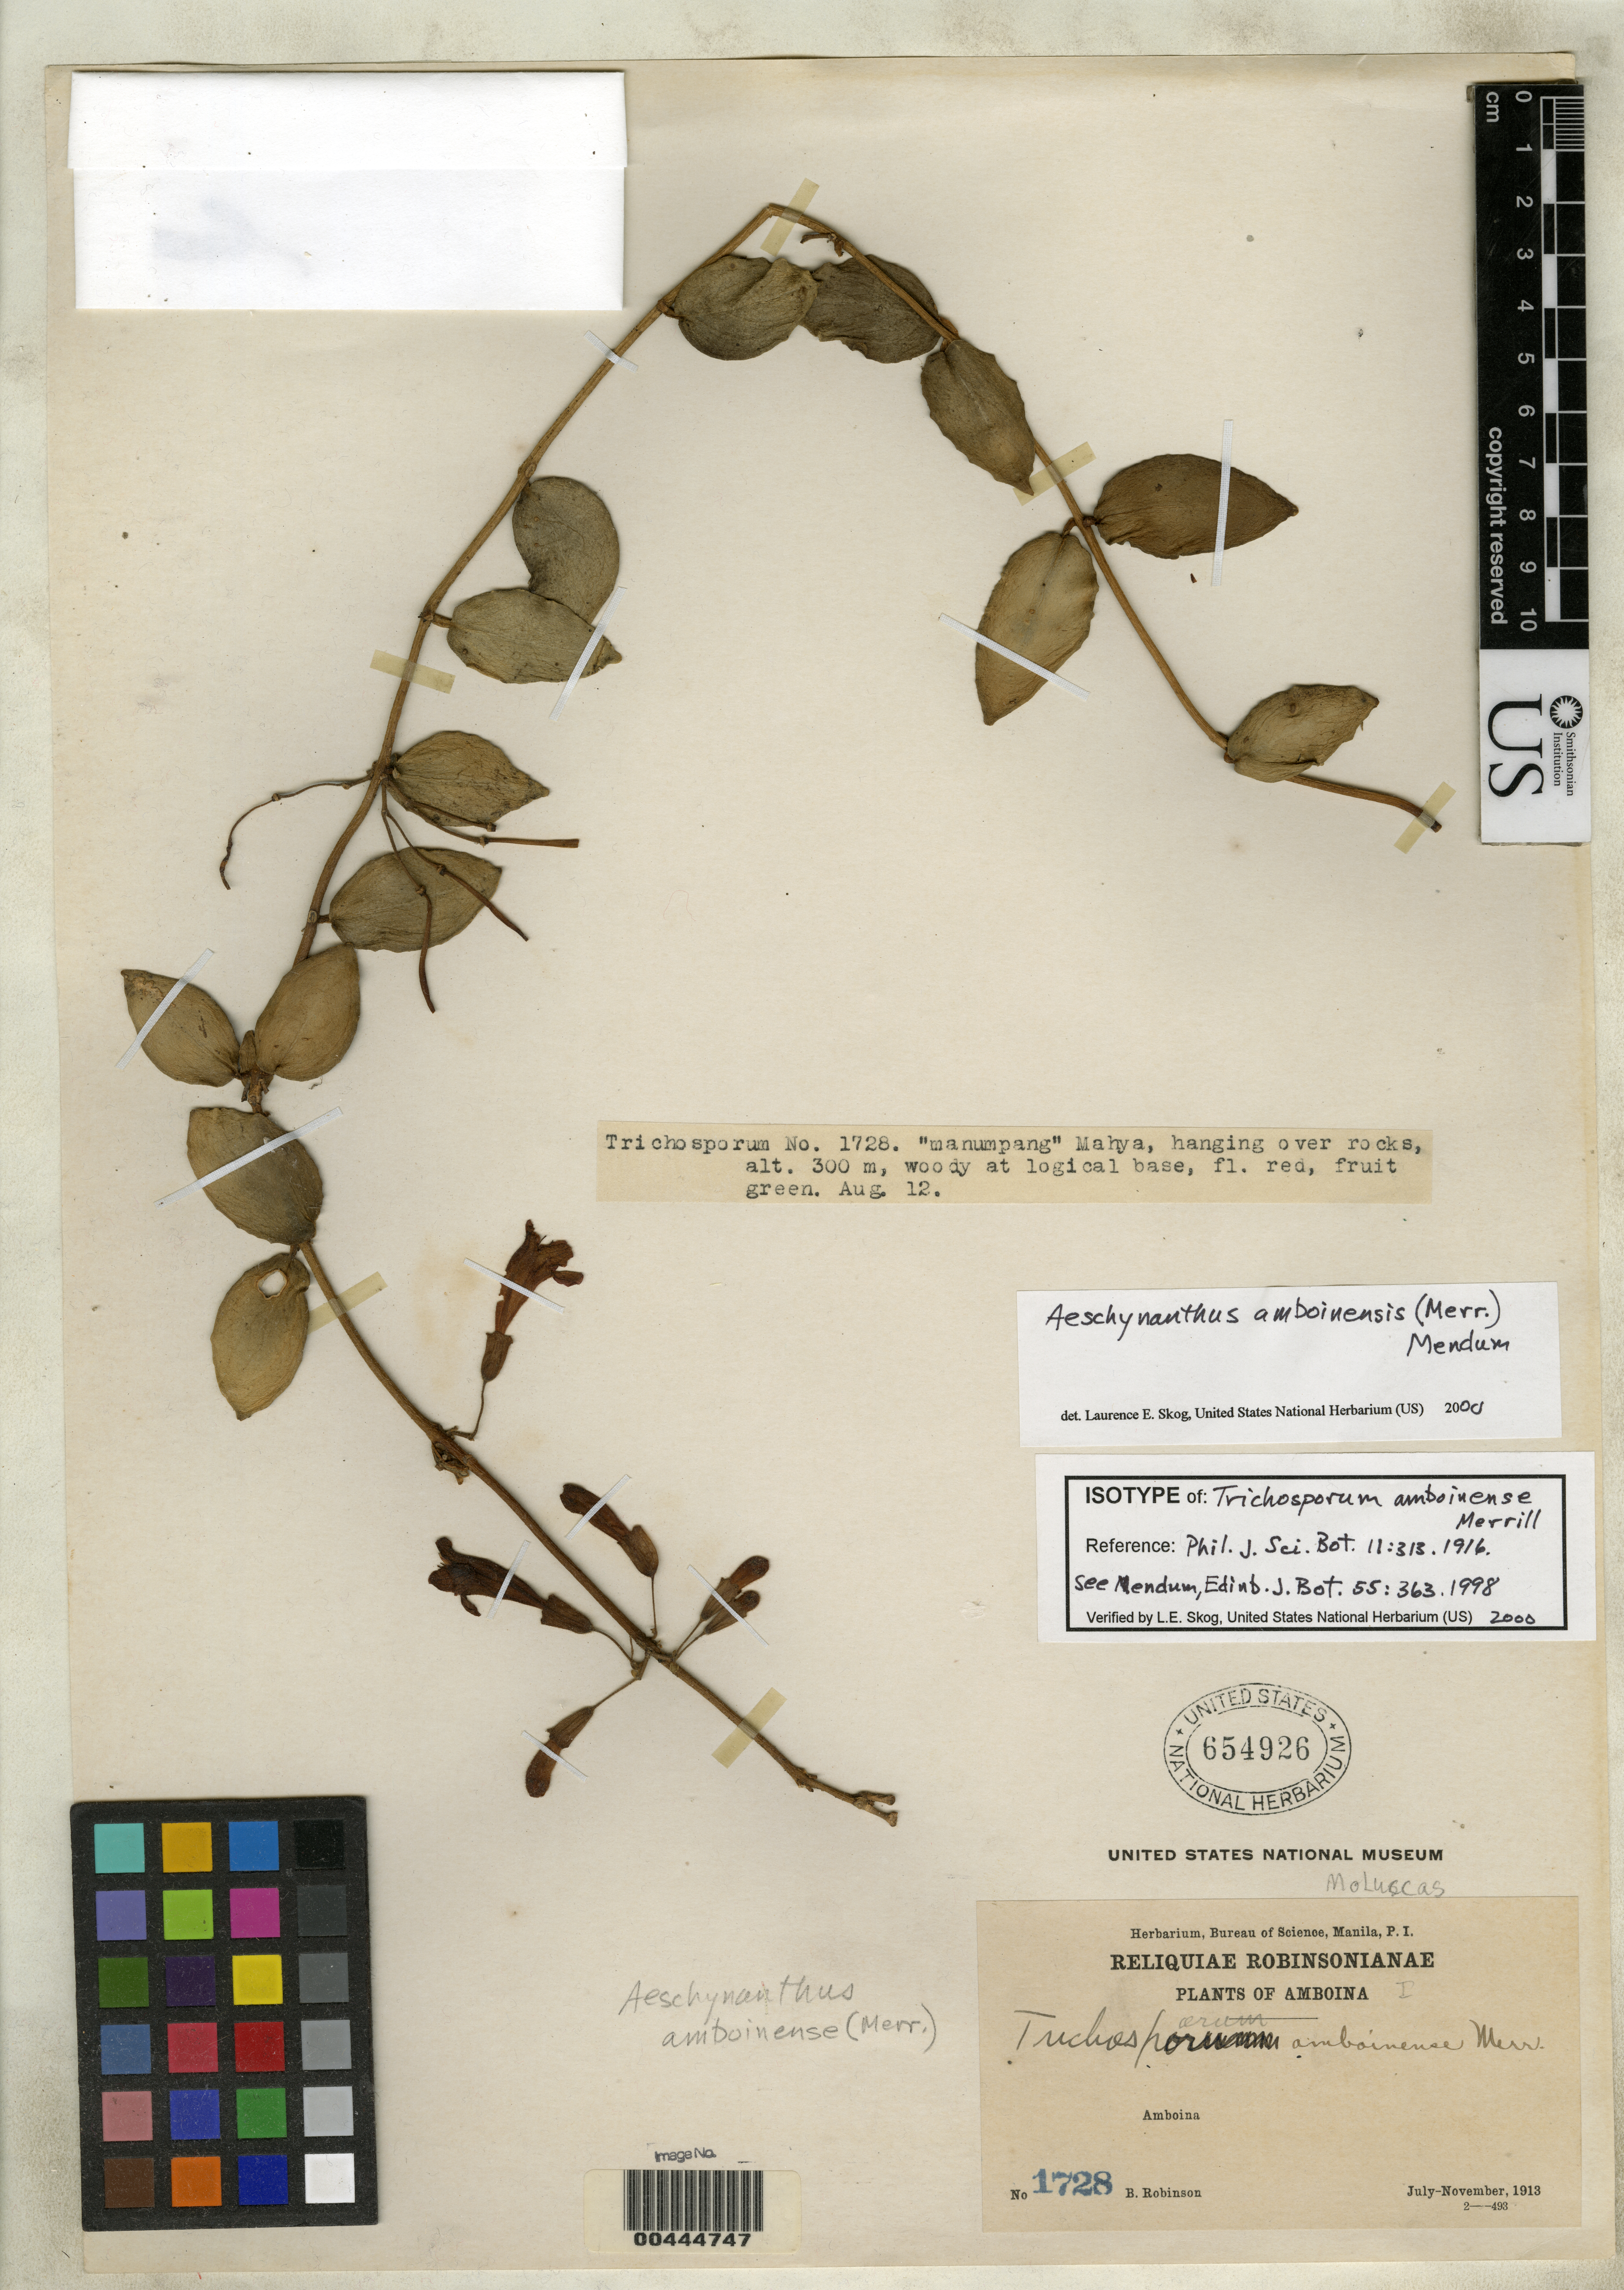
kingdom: Plantae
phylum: Tracheophyta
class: Magnoliopsida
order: Lamiales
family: Gesneriaceae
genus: Trichosporum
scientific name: Trichosporum amboinense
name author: Merr.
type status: Isotype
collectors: B. L. Robinson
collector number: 1728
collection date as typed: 12 Aug 1913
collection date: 1913-08-12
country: Indonesia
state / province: Maluku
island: Amboina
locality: Maluku.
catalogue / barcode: US 654926